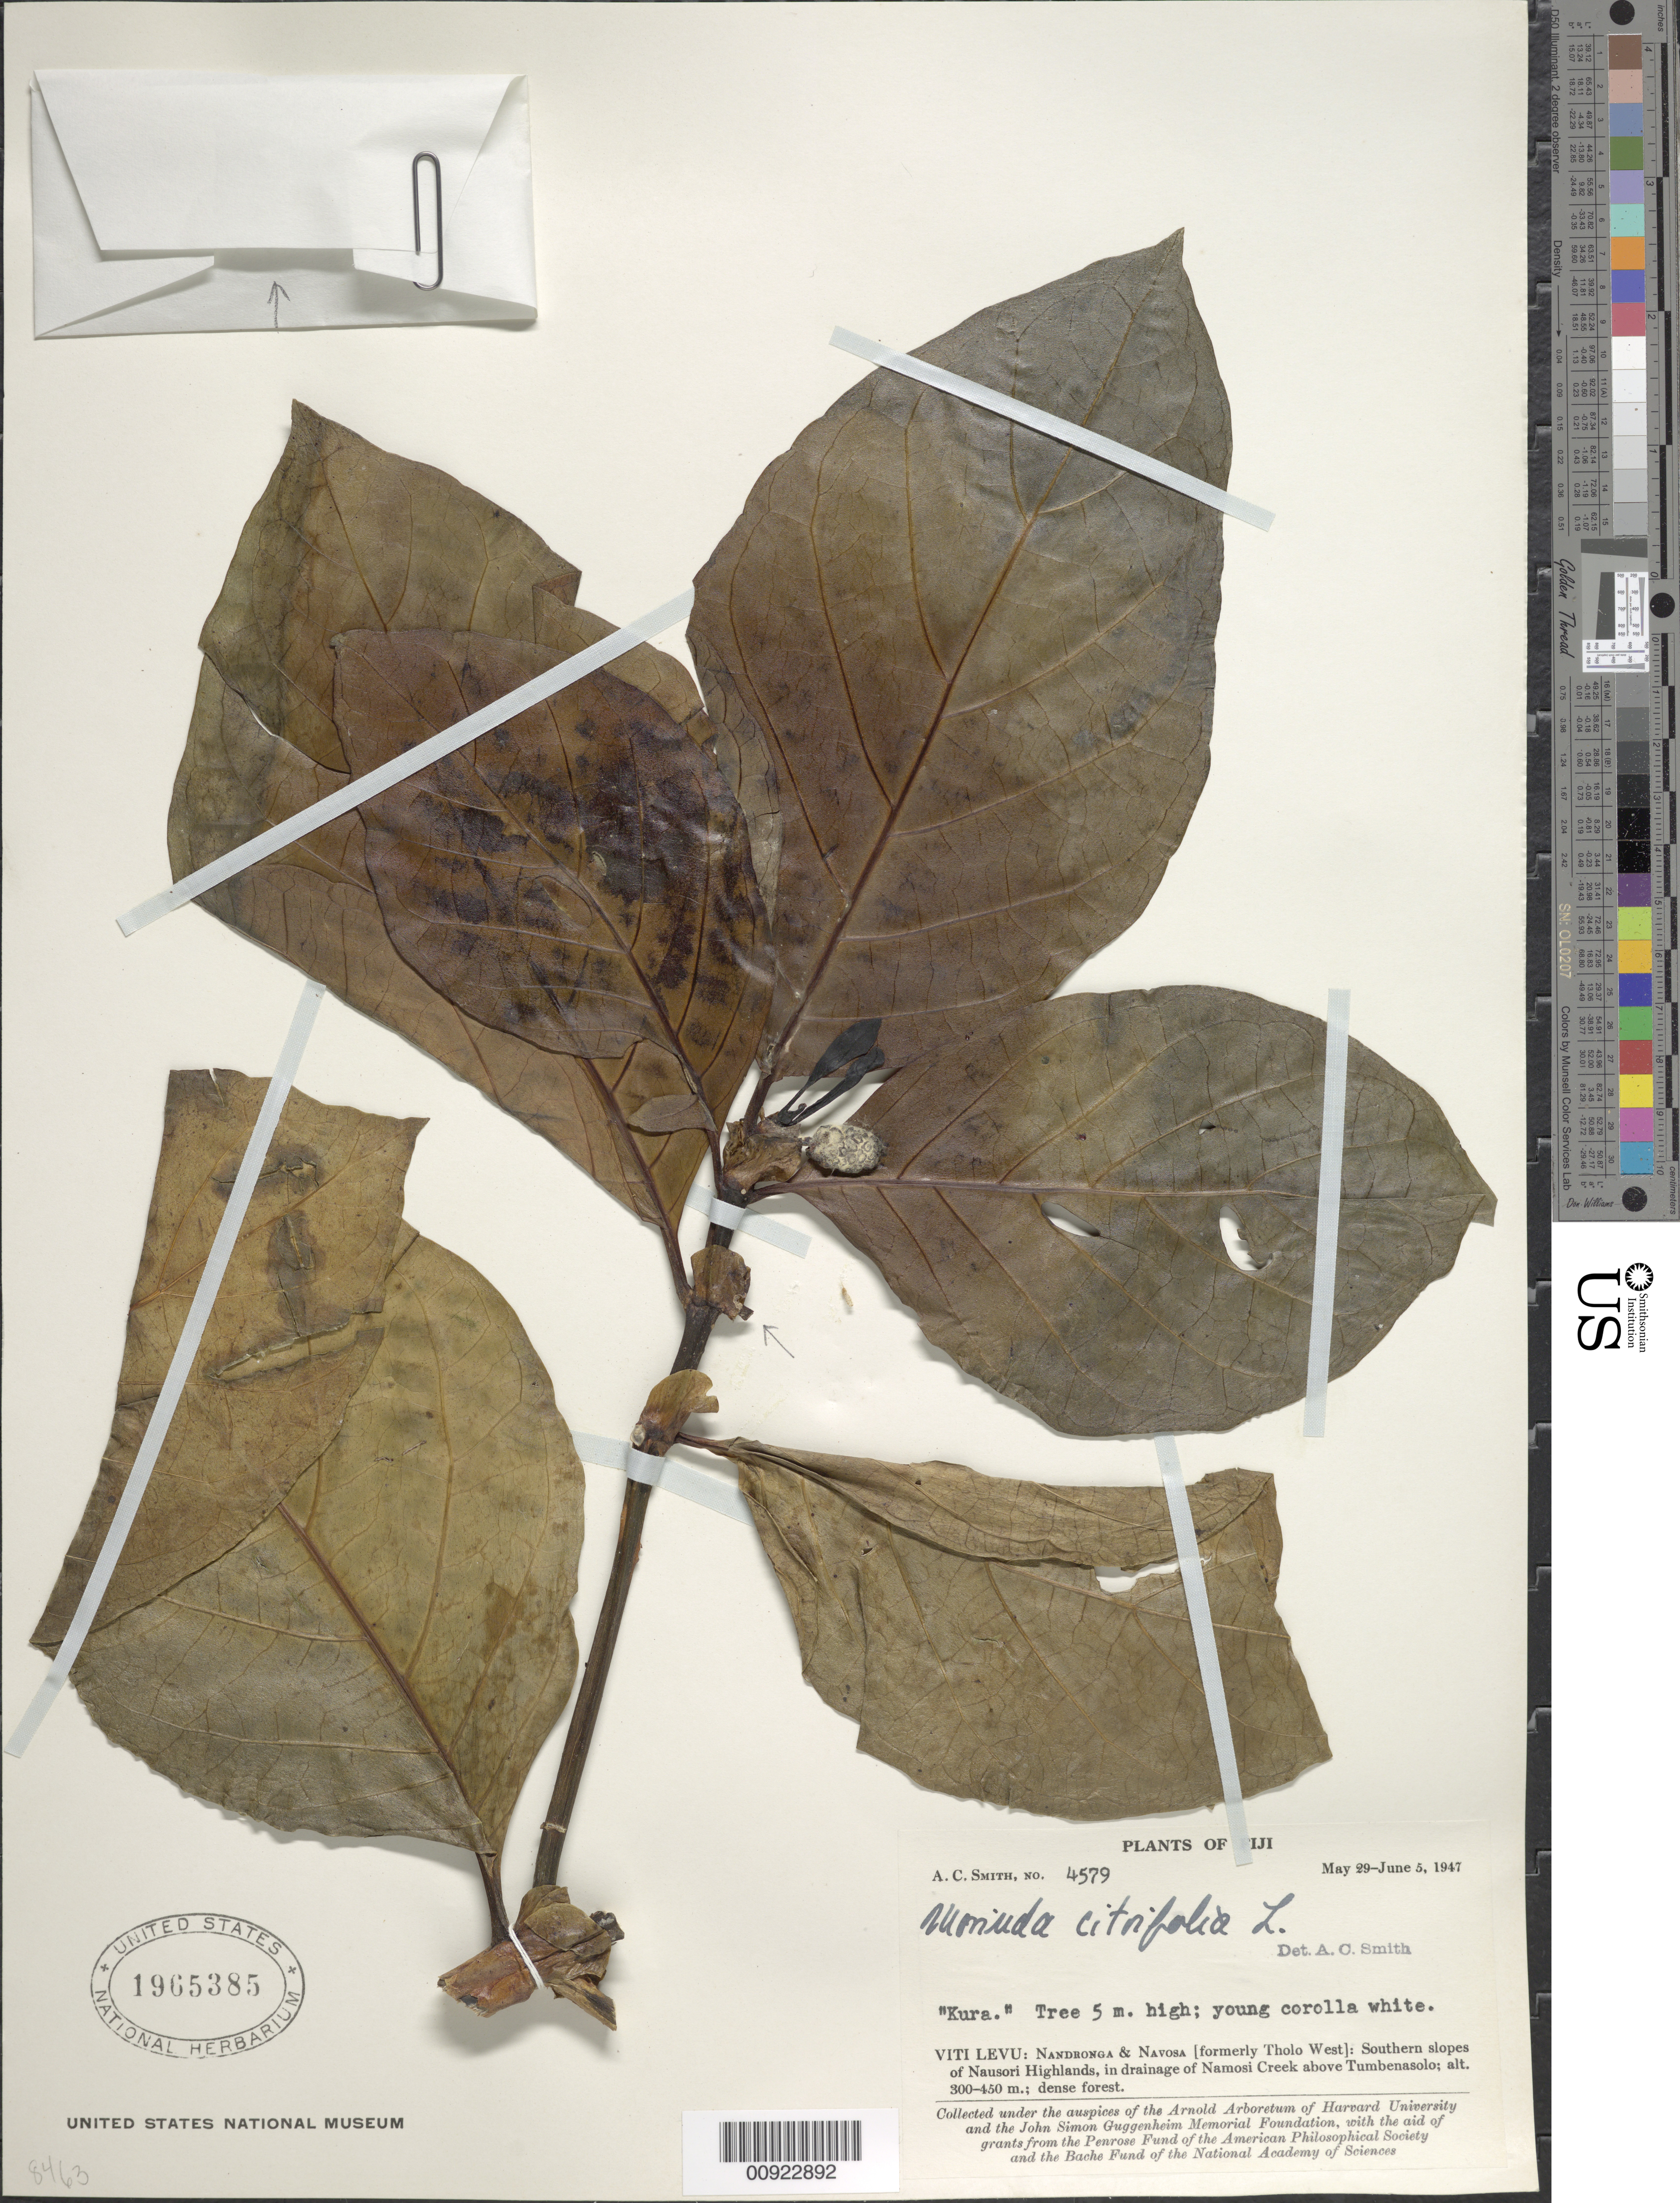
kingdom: Plantae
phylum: Tracheophyta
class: Magnoliopsida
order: Gentianales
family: Rubiaceae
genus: Morinda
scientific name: Morinda citrifolia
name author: L.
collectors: C. A. Smith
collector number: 4579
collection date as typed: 29 May 1947 to 05 Jun 1947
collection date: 1947-05-29/1947-06-05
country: Fiji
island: Viti Levu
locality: Nandronga & Navosa [formerly Tholo West]: Southern slopes of Nausori Highlands, in drainage of Namosi Creek above Tumbenasolo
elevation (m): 300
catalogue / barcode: US 1965385